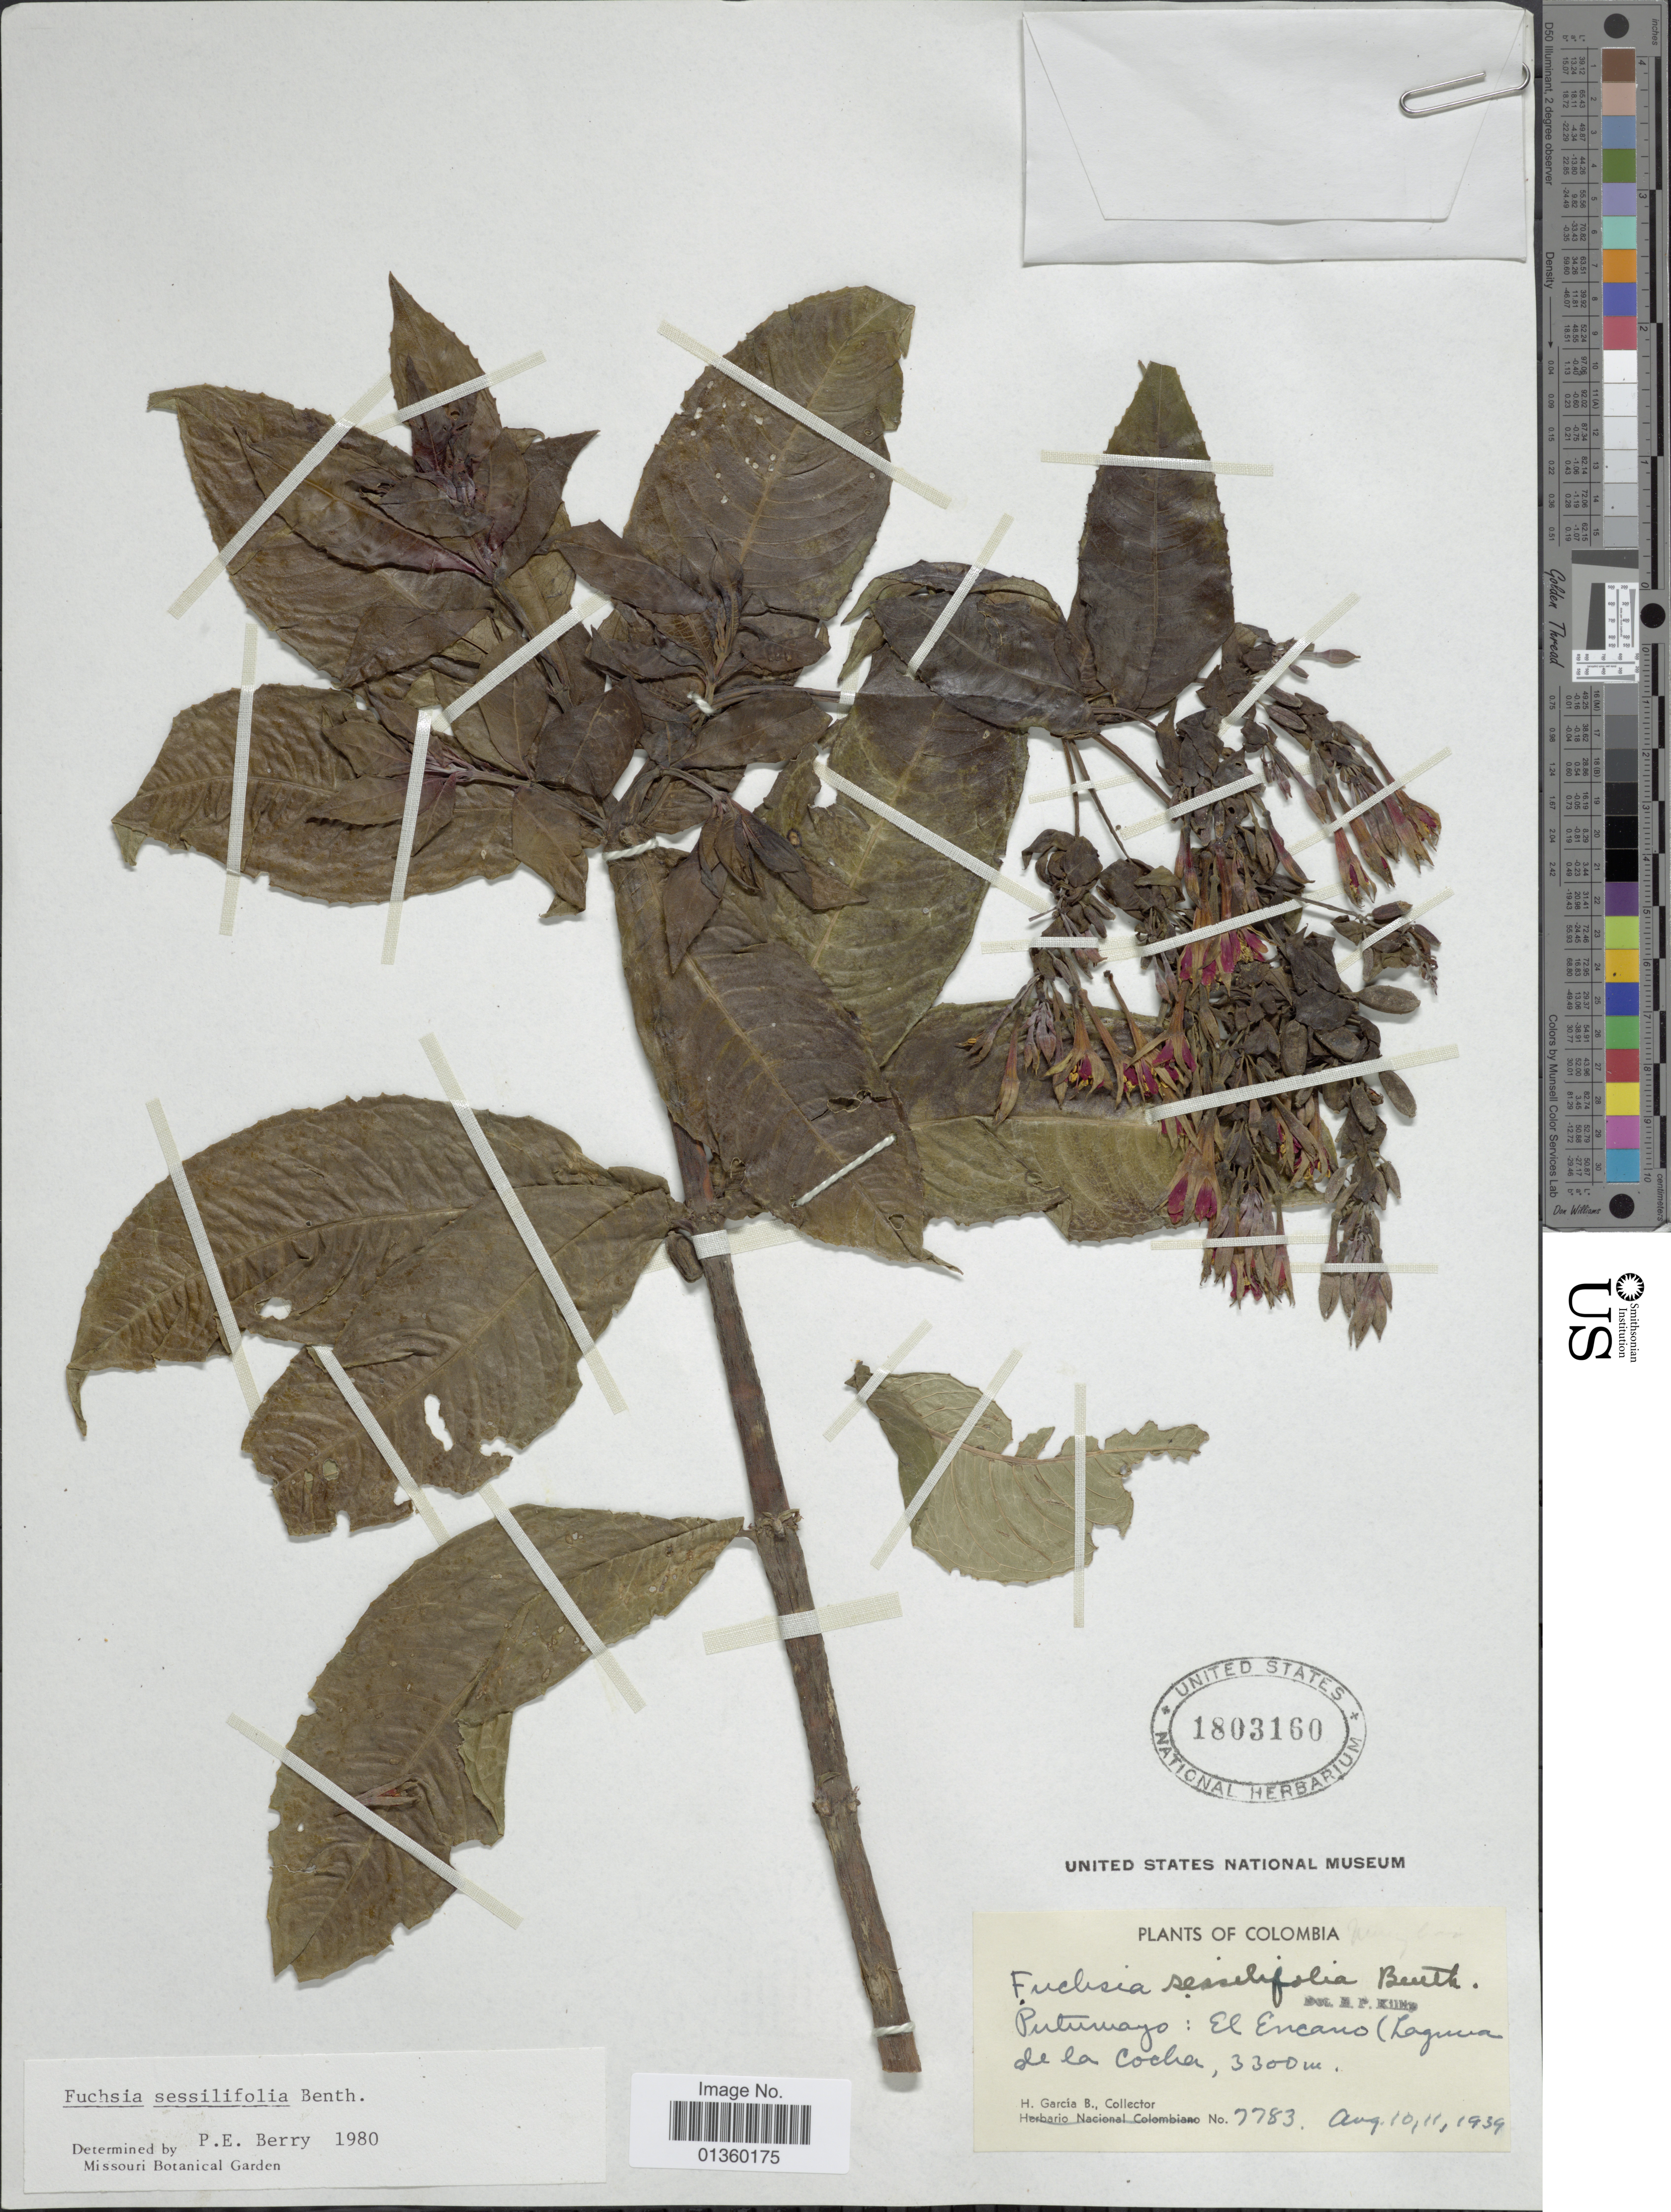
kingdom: Plantae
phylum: Tracheophyta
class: Magnoliopsida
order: Myrtales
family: Onagraceae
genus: Fuchsia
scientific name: Fuchsia sessilifolia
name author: Benth.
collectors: H. García Barriga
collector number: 7783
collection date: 1939-08-10/1939-08-11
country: Colombia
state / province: Putumayo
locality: El Encano (Laguna de la Cocha)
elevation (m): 3300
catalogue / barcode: US 1803160